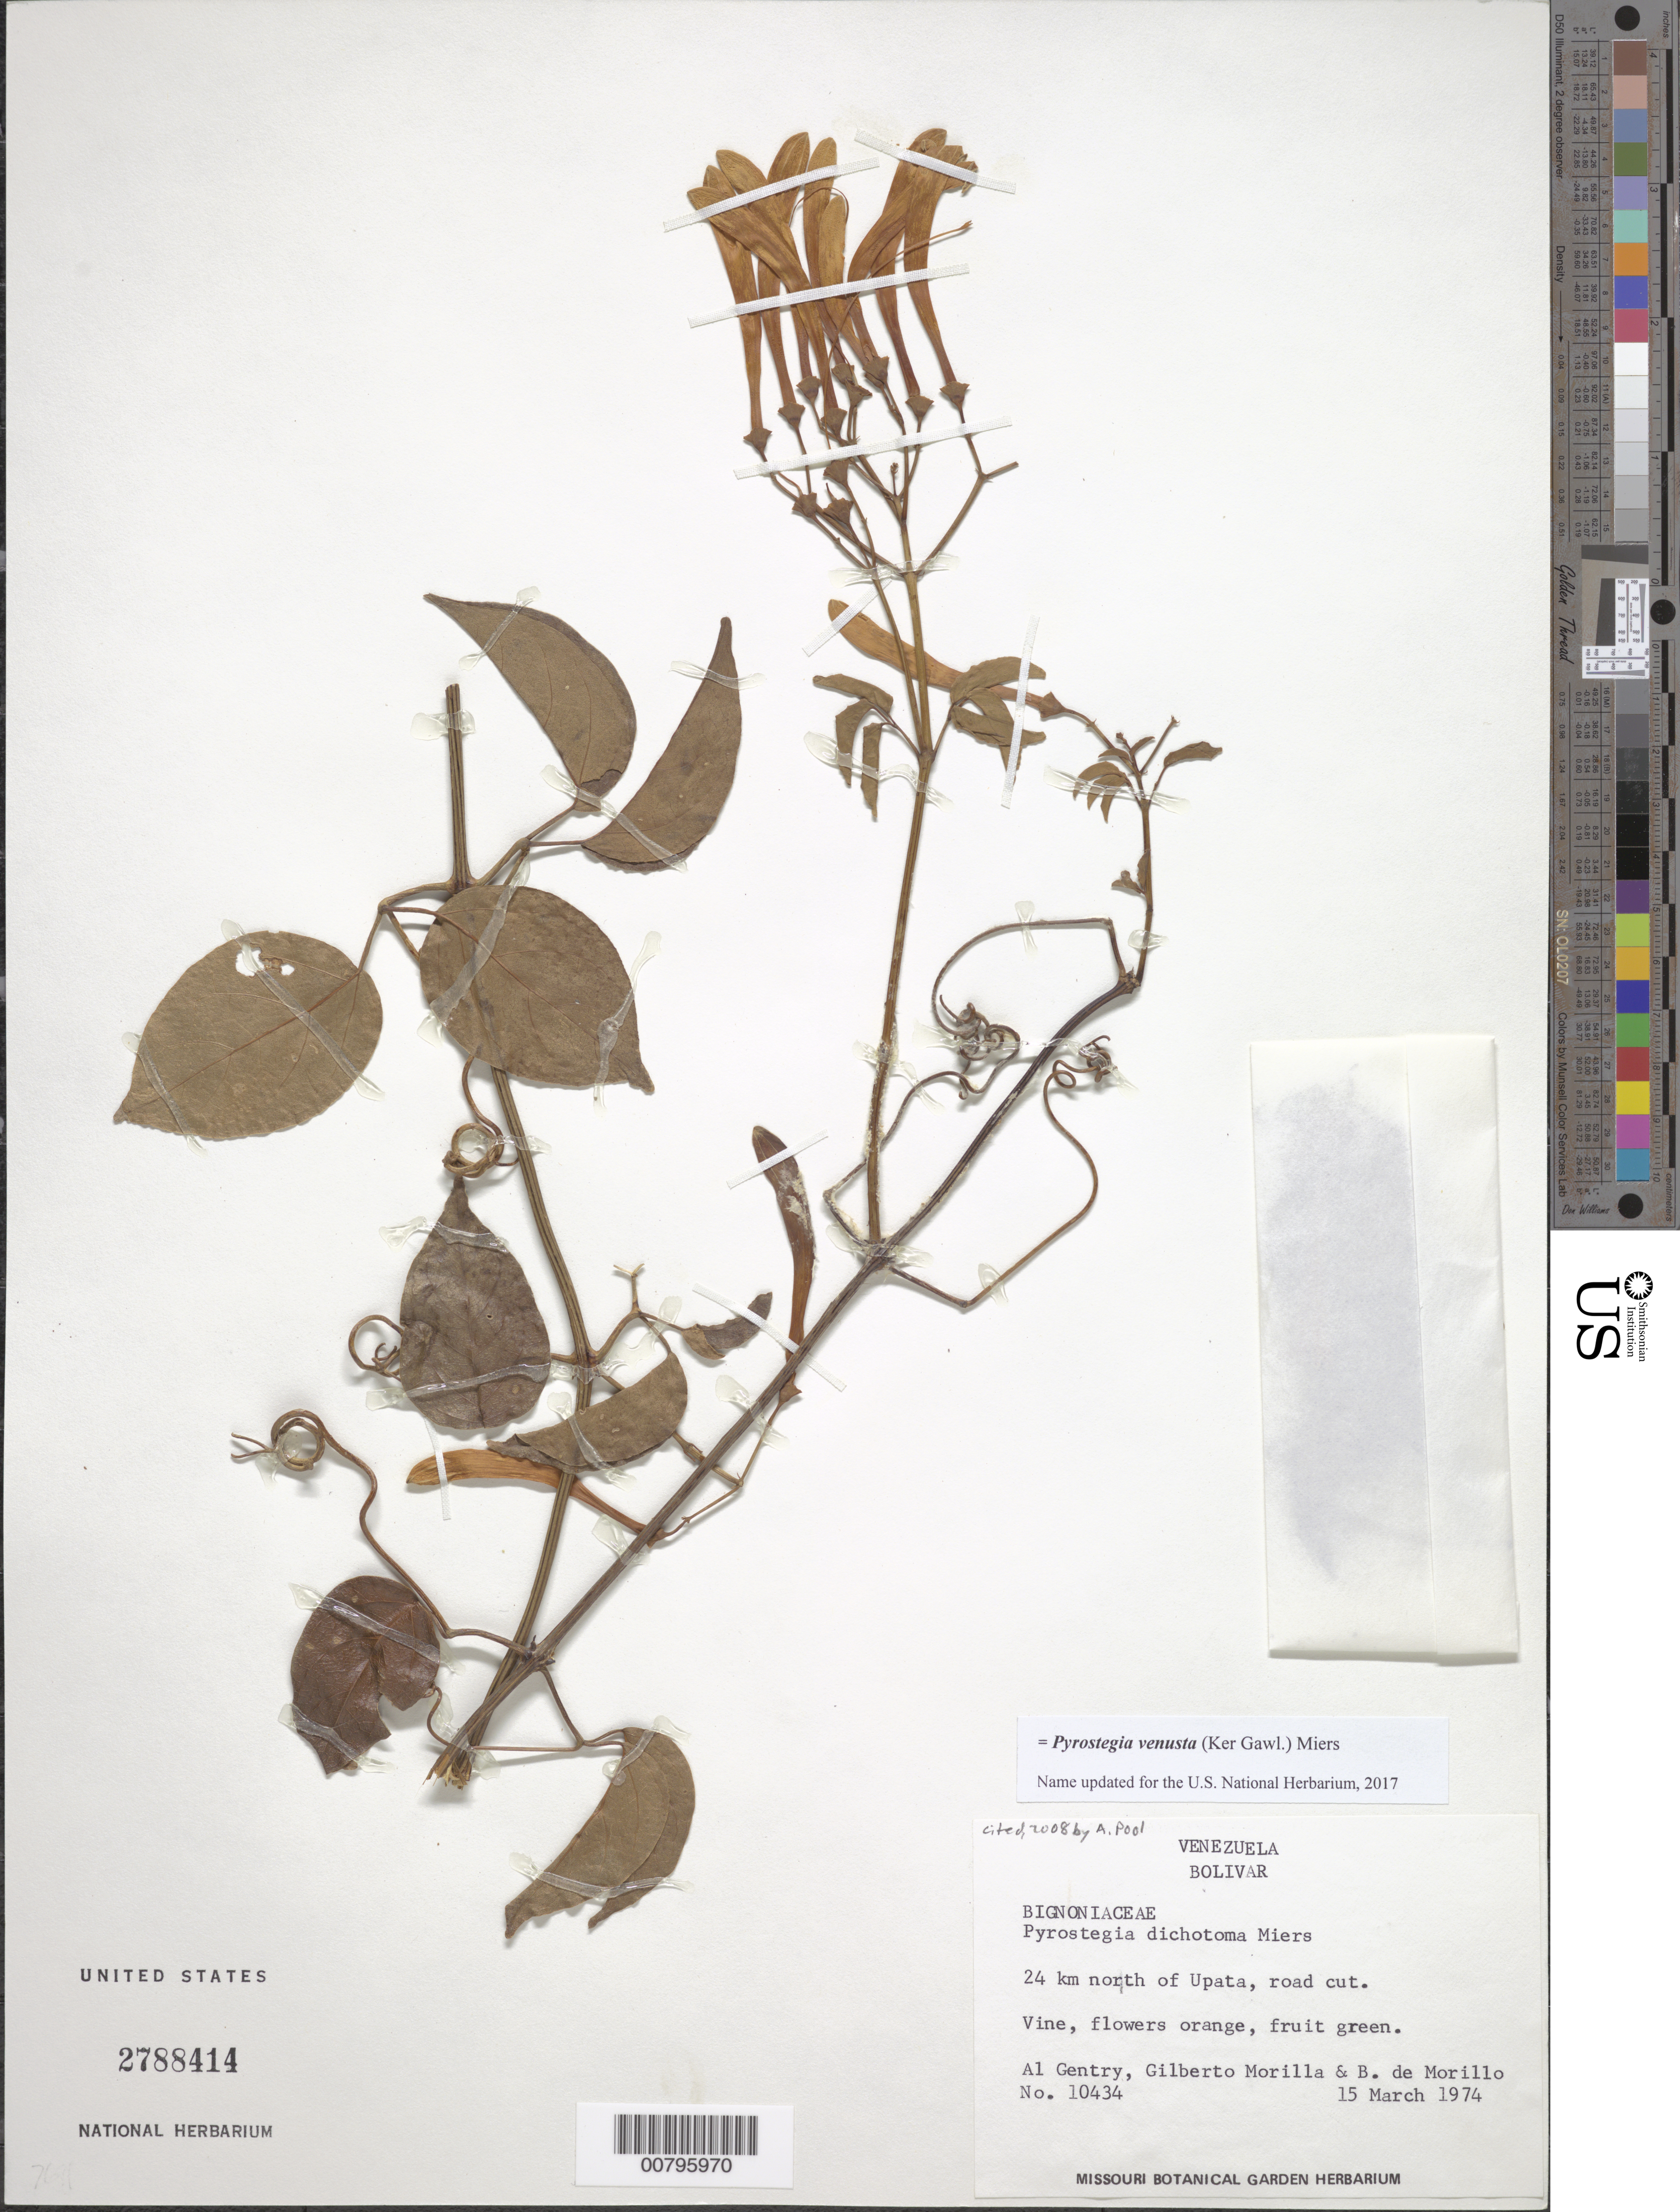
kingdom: Plantae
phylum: Tracheophyta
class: Magnoliopsida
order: Lamiales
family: Bignoniaceae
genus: Pyrostegia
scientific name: Pyrostegia venusta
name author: (Ker Gawl.) Miers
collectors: A. H. Gentry, G. N. Morillo & B. Morillo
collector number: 10434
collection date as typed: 15-Mar-74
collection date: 1974-03-15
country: Venezuela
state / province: Bolívar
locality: Upata, 24 km N of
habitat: Road cut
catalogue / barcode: US 2788414